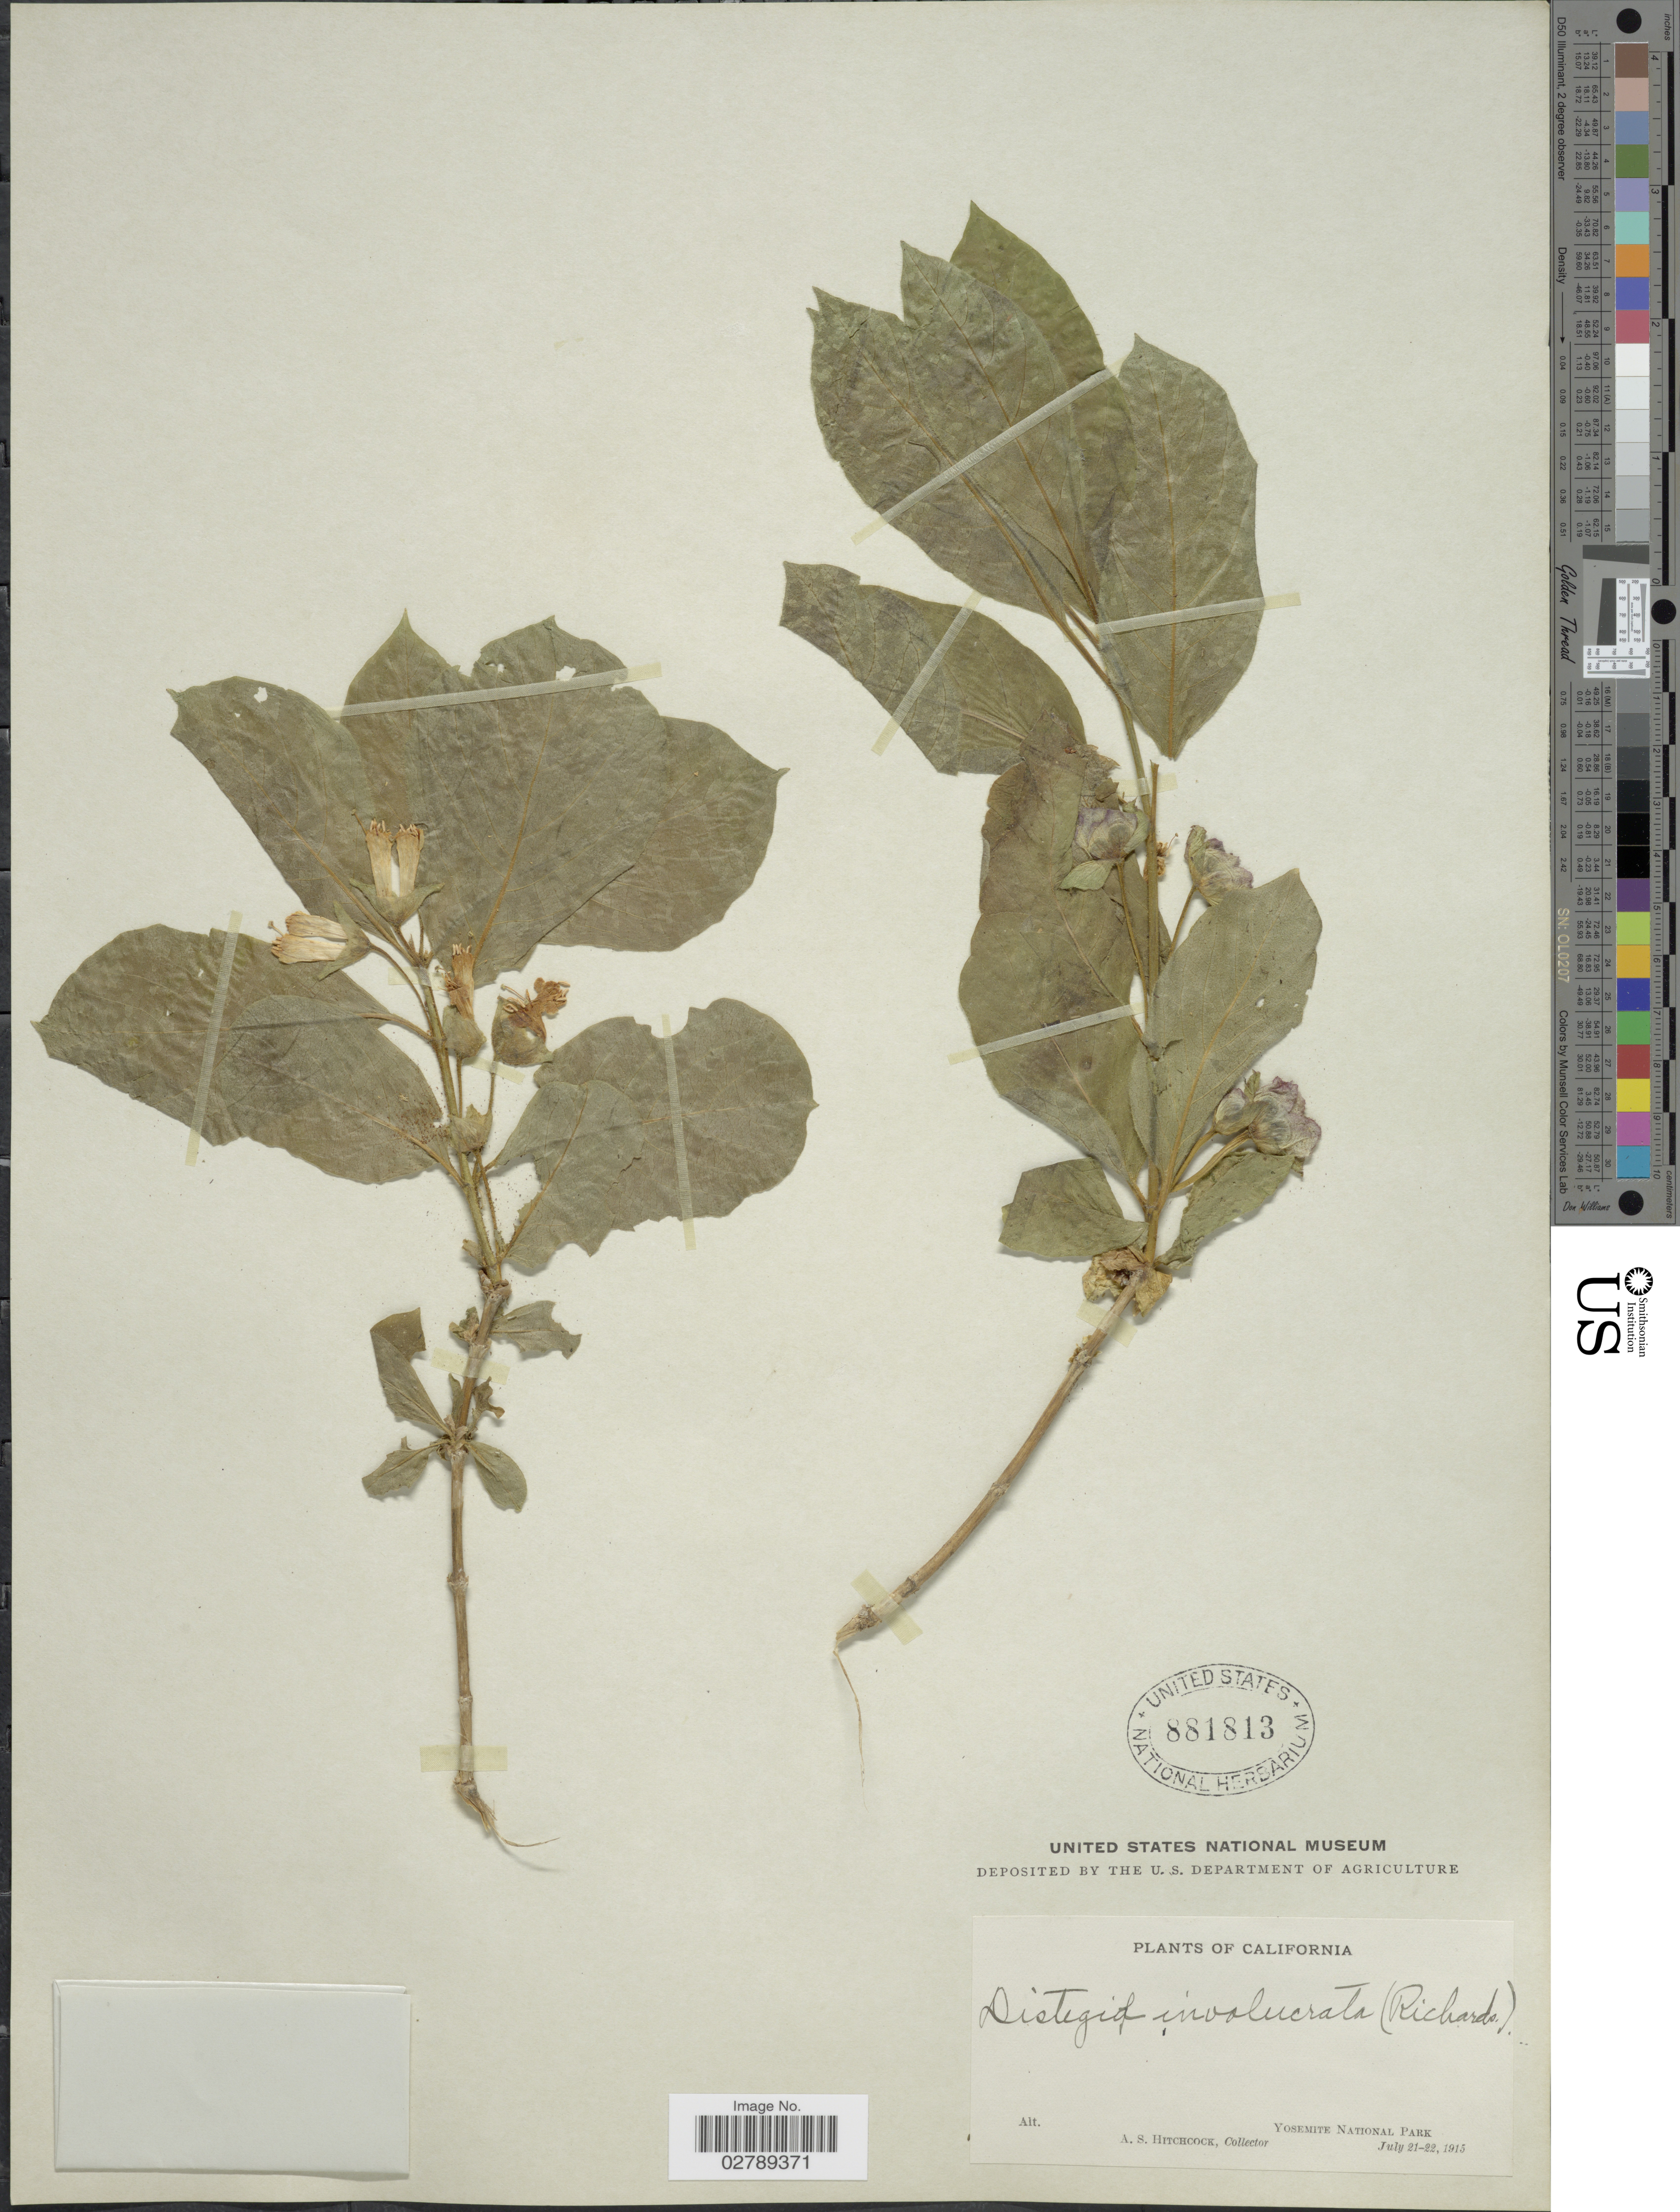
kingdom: Plantae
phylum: Tracheophyta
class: Magnoliopsida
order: Dipsacales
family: Caprifoliaceae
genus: Lonicera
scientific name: Lonicera involucrata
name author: (Richardson) Banks ex Spreng.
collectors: A. S. Hitchcock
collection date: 1915-07-21/1915-07-22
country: United States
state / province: California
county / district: Mariposa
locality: Yosemite National Park.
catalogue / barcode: US 881813